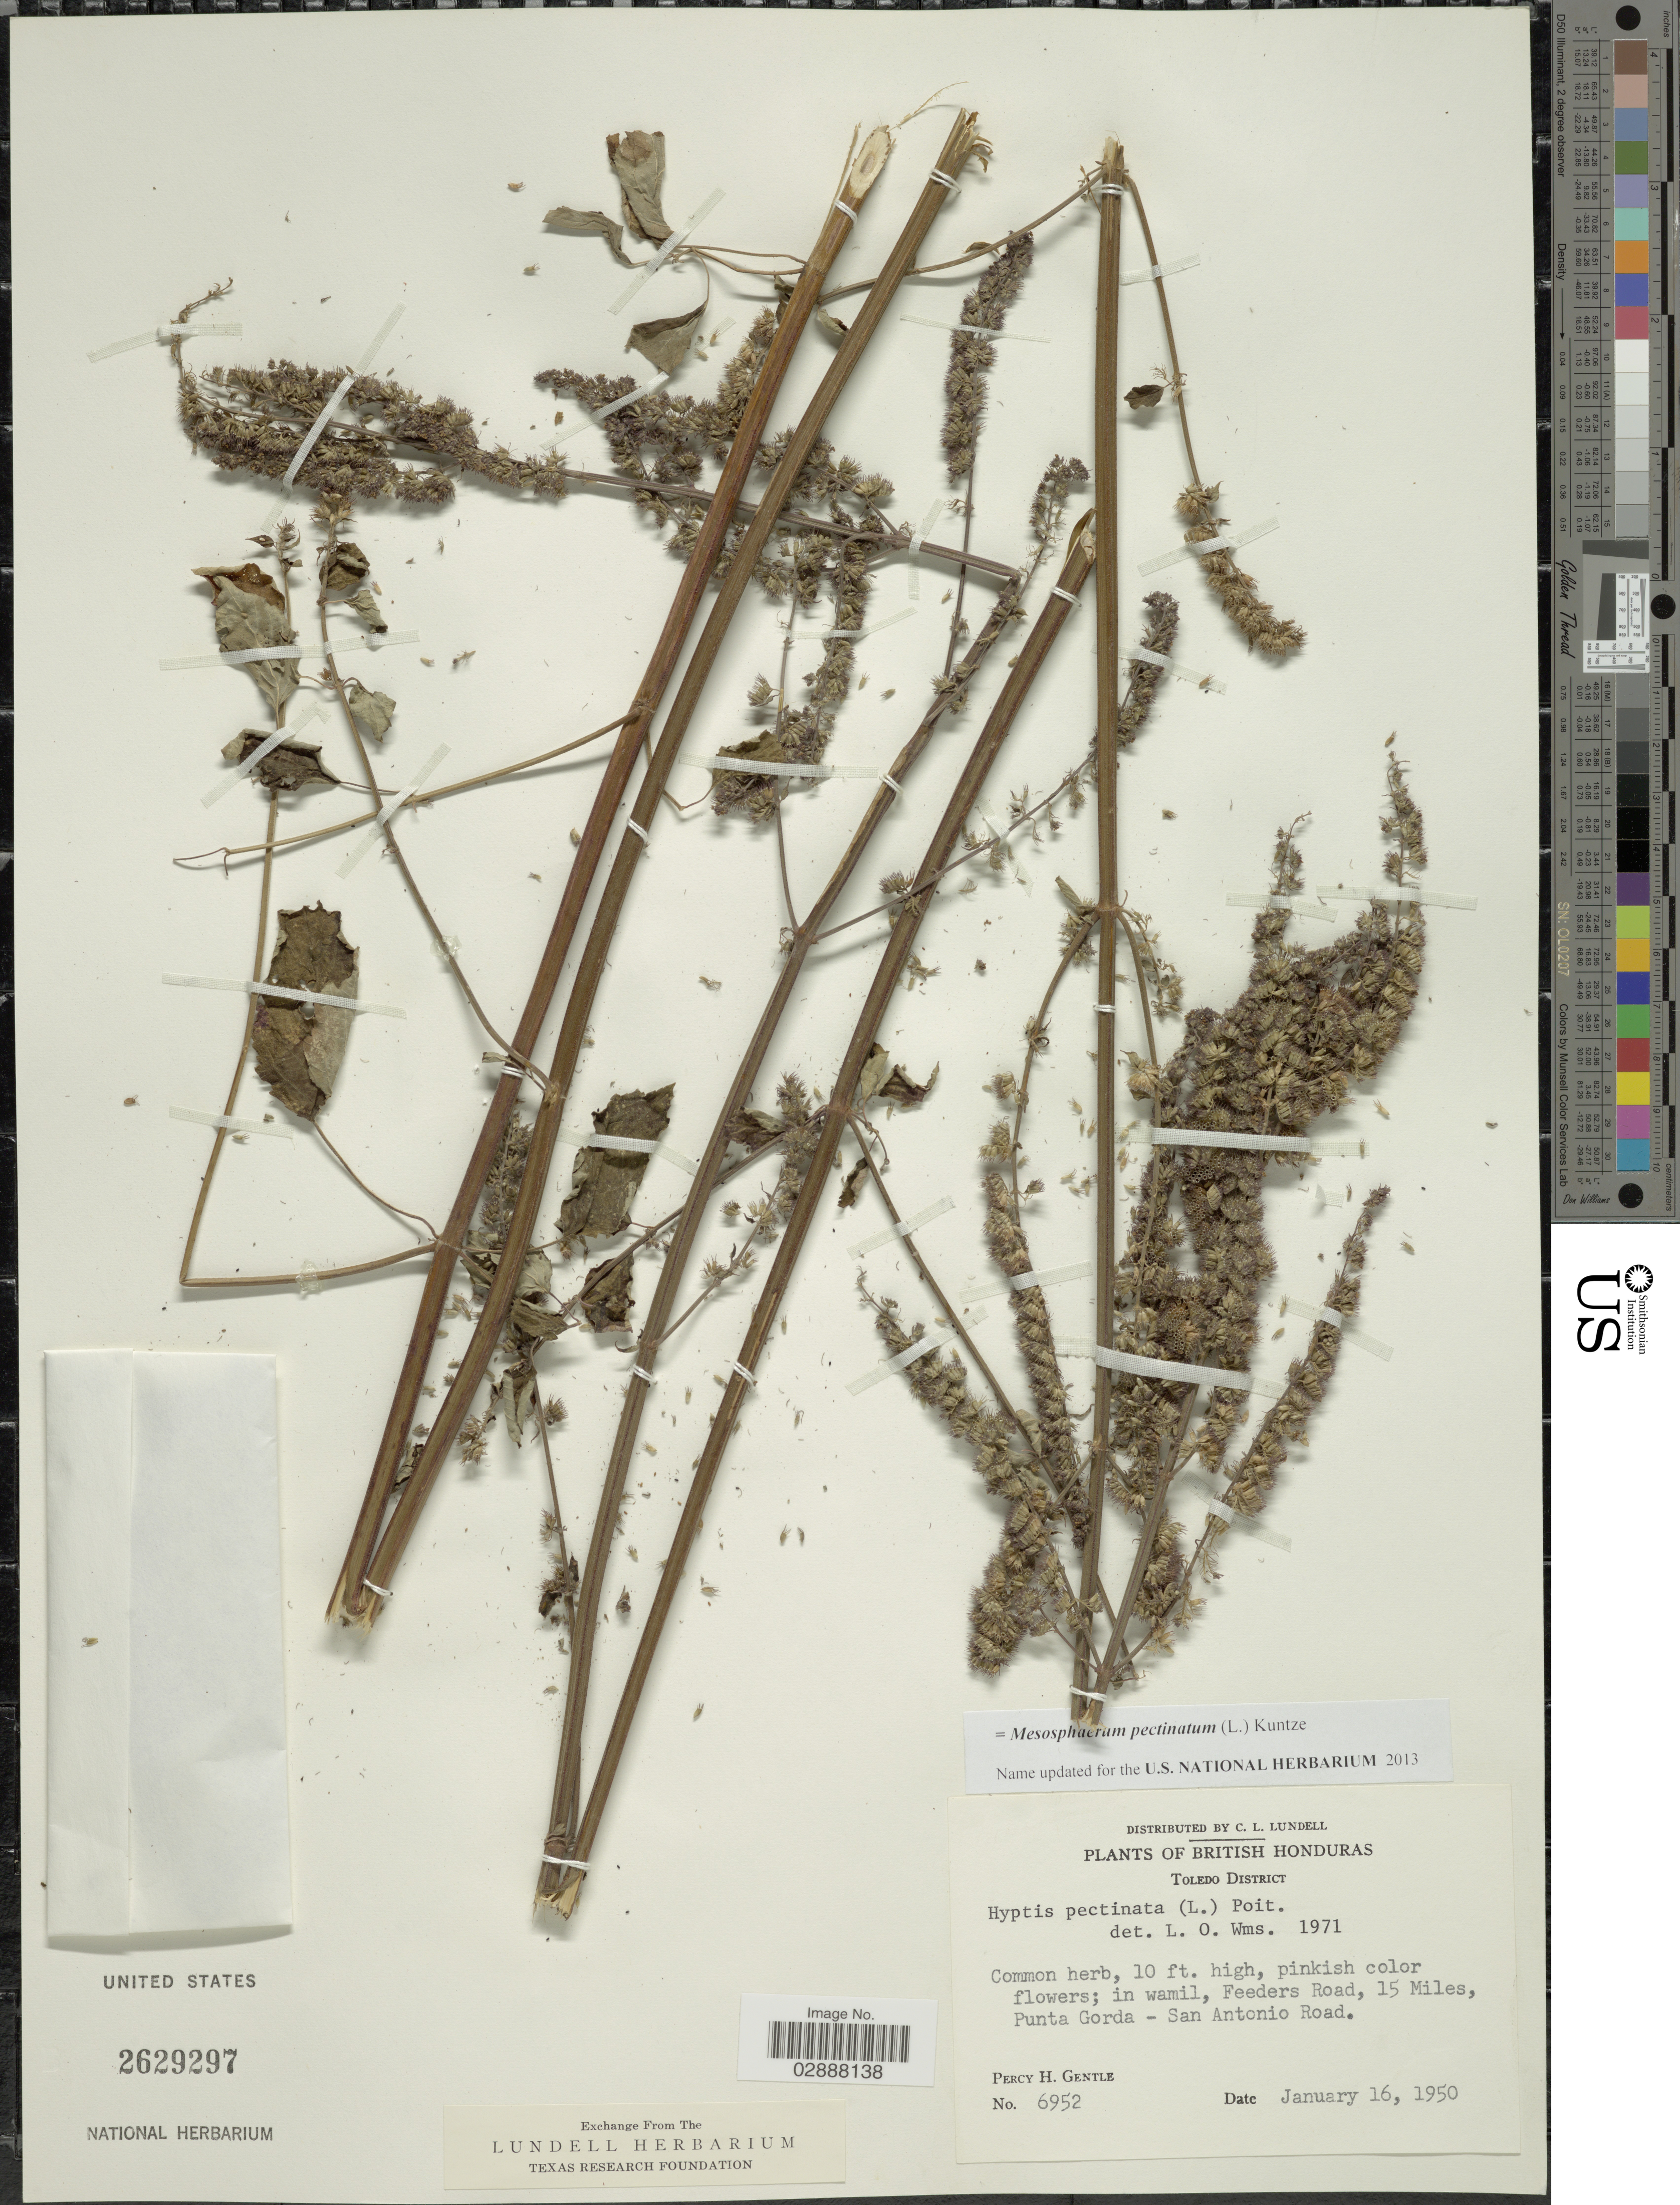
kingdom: Plantae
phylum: Tracheophyta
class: Magnoliopsida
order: Lamiales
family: Lamiaceae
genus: Mesosphaerum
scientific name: Mesosphaerum pectinatum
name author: (L.) Kuntze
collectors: P. H. Gentle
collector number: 6952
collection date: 1950-01-16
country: Belize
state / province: Toledo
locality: British Honduras. Toledo District. Feeders Road, 15 Miles, Punta Gorda - San Antonio Road.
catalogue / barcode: US 2629297